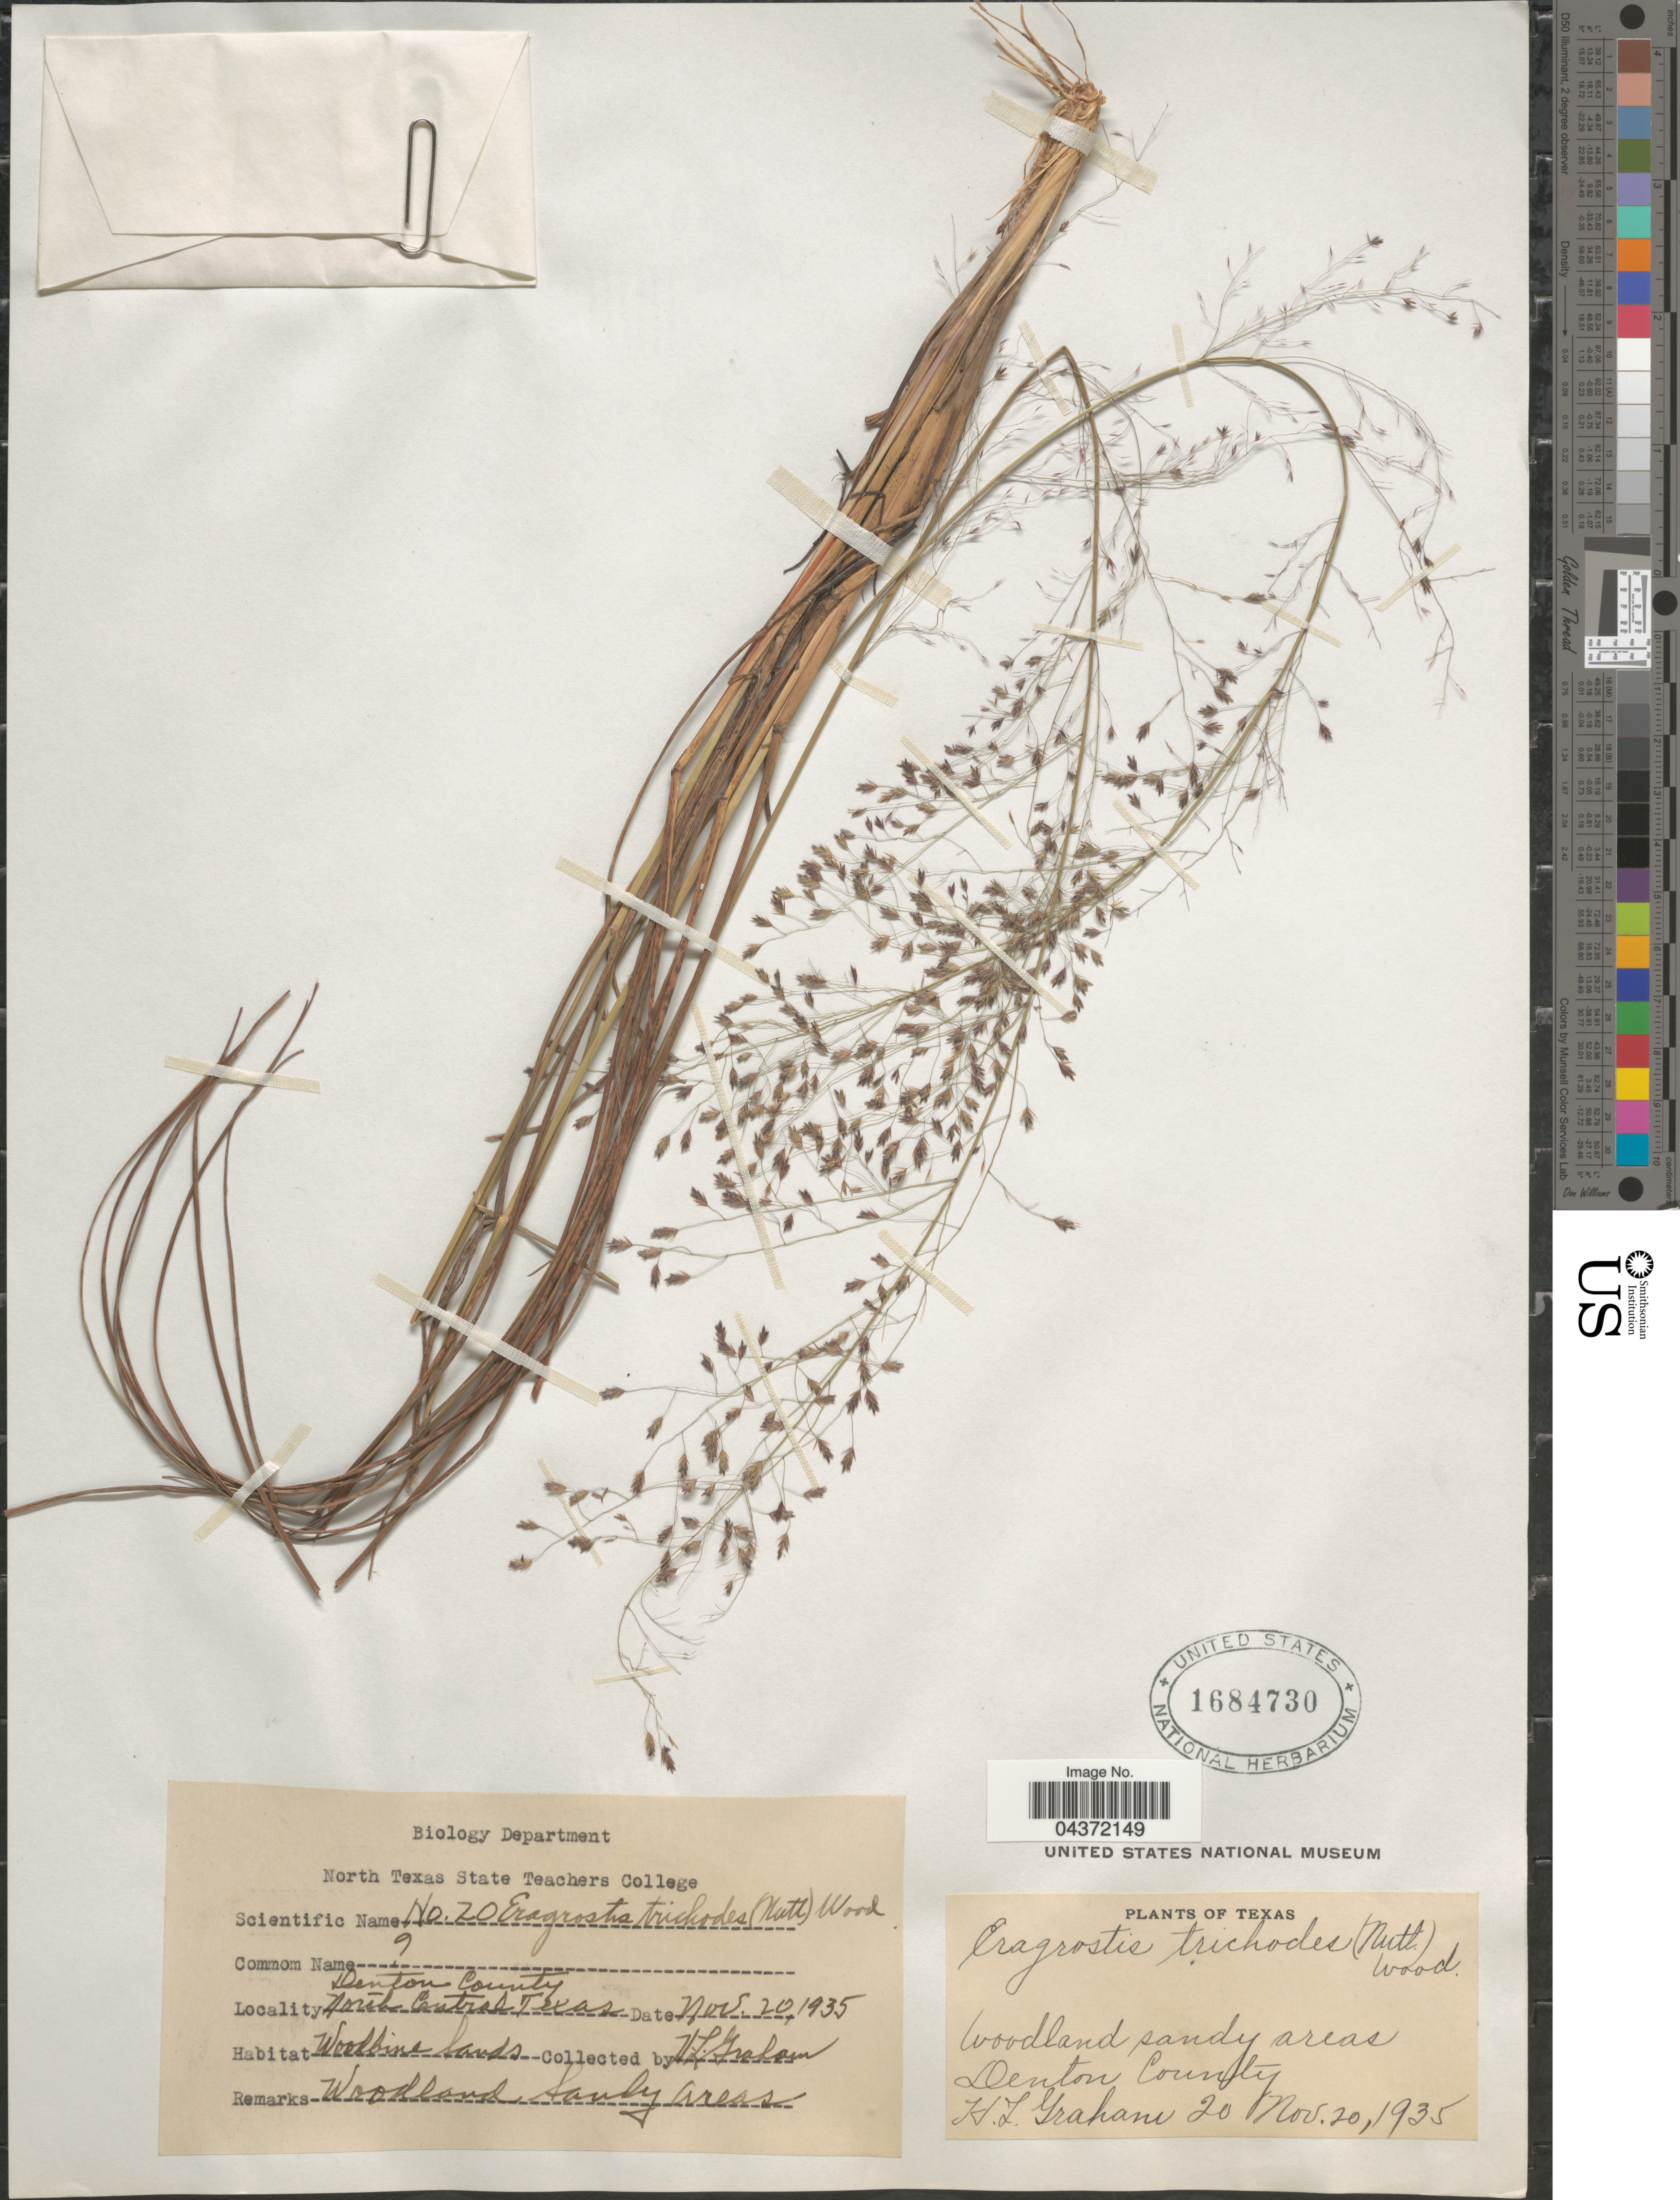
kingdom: Plantae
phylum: Tracheophyta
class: Liliopsida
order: Poales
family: Poaceae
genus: Eragrostis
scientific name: Eragrostis trichodes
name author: (Nutt.) Alph. Wood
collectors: H. L. Graham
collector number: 20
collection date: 1935-11-20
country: United States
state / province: Texas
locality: Woodland sandy areas. Denton County. North Central Texas.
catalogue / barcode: US 1684730